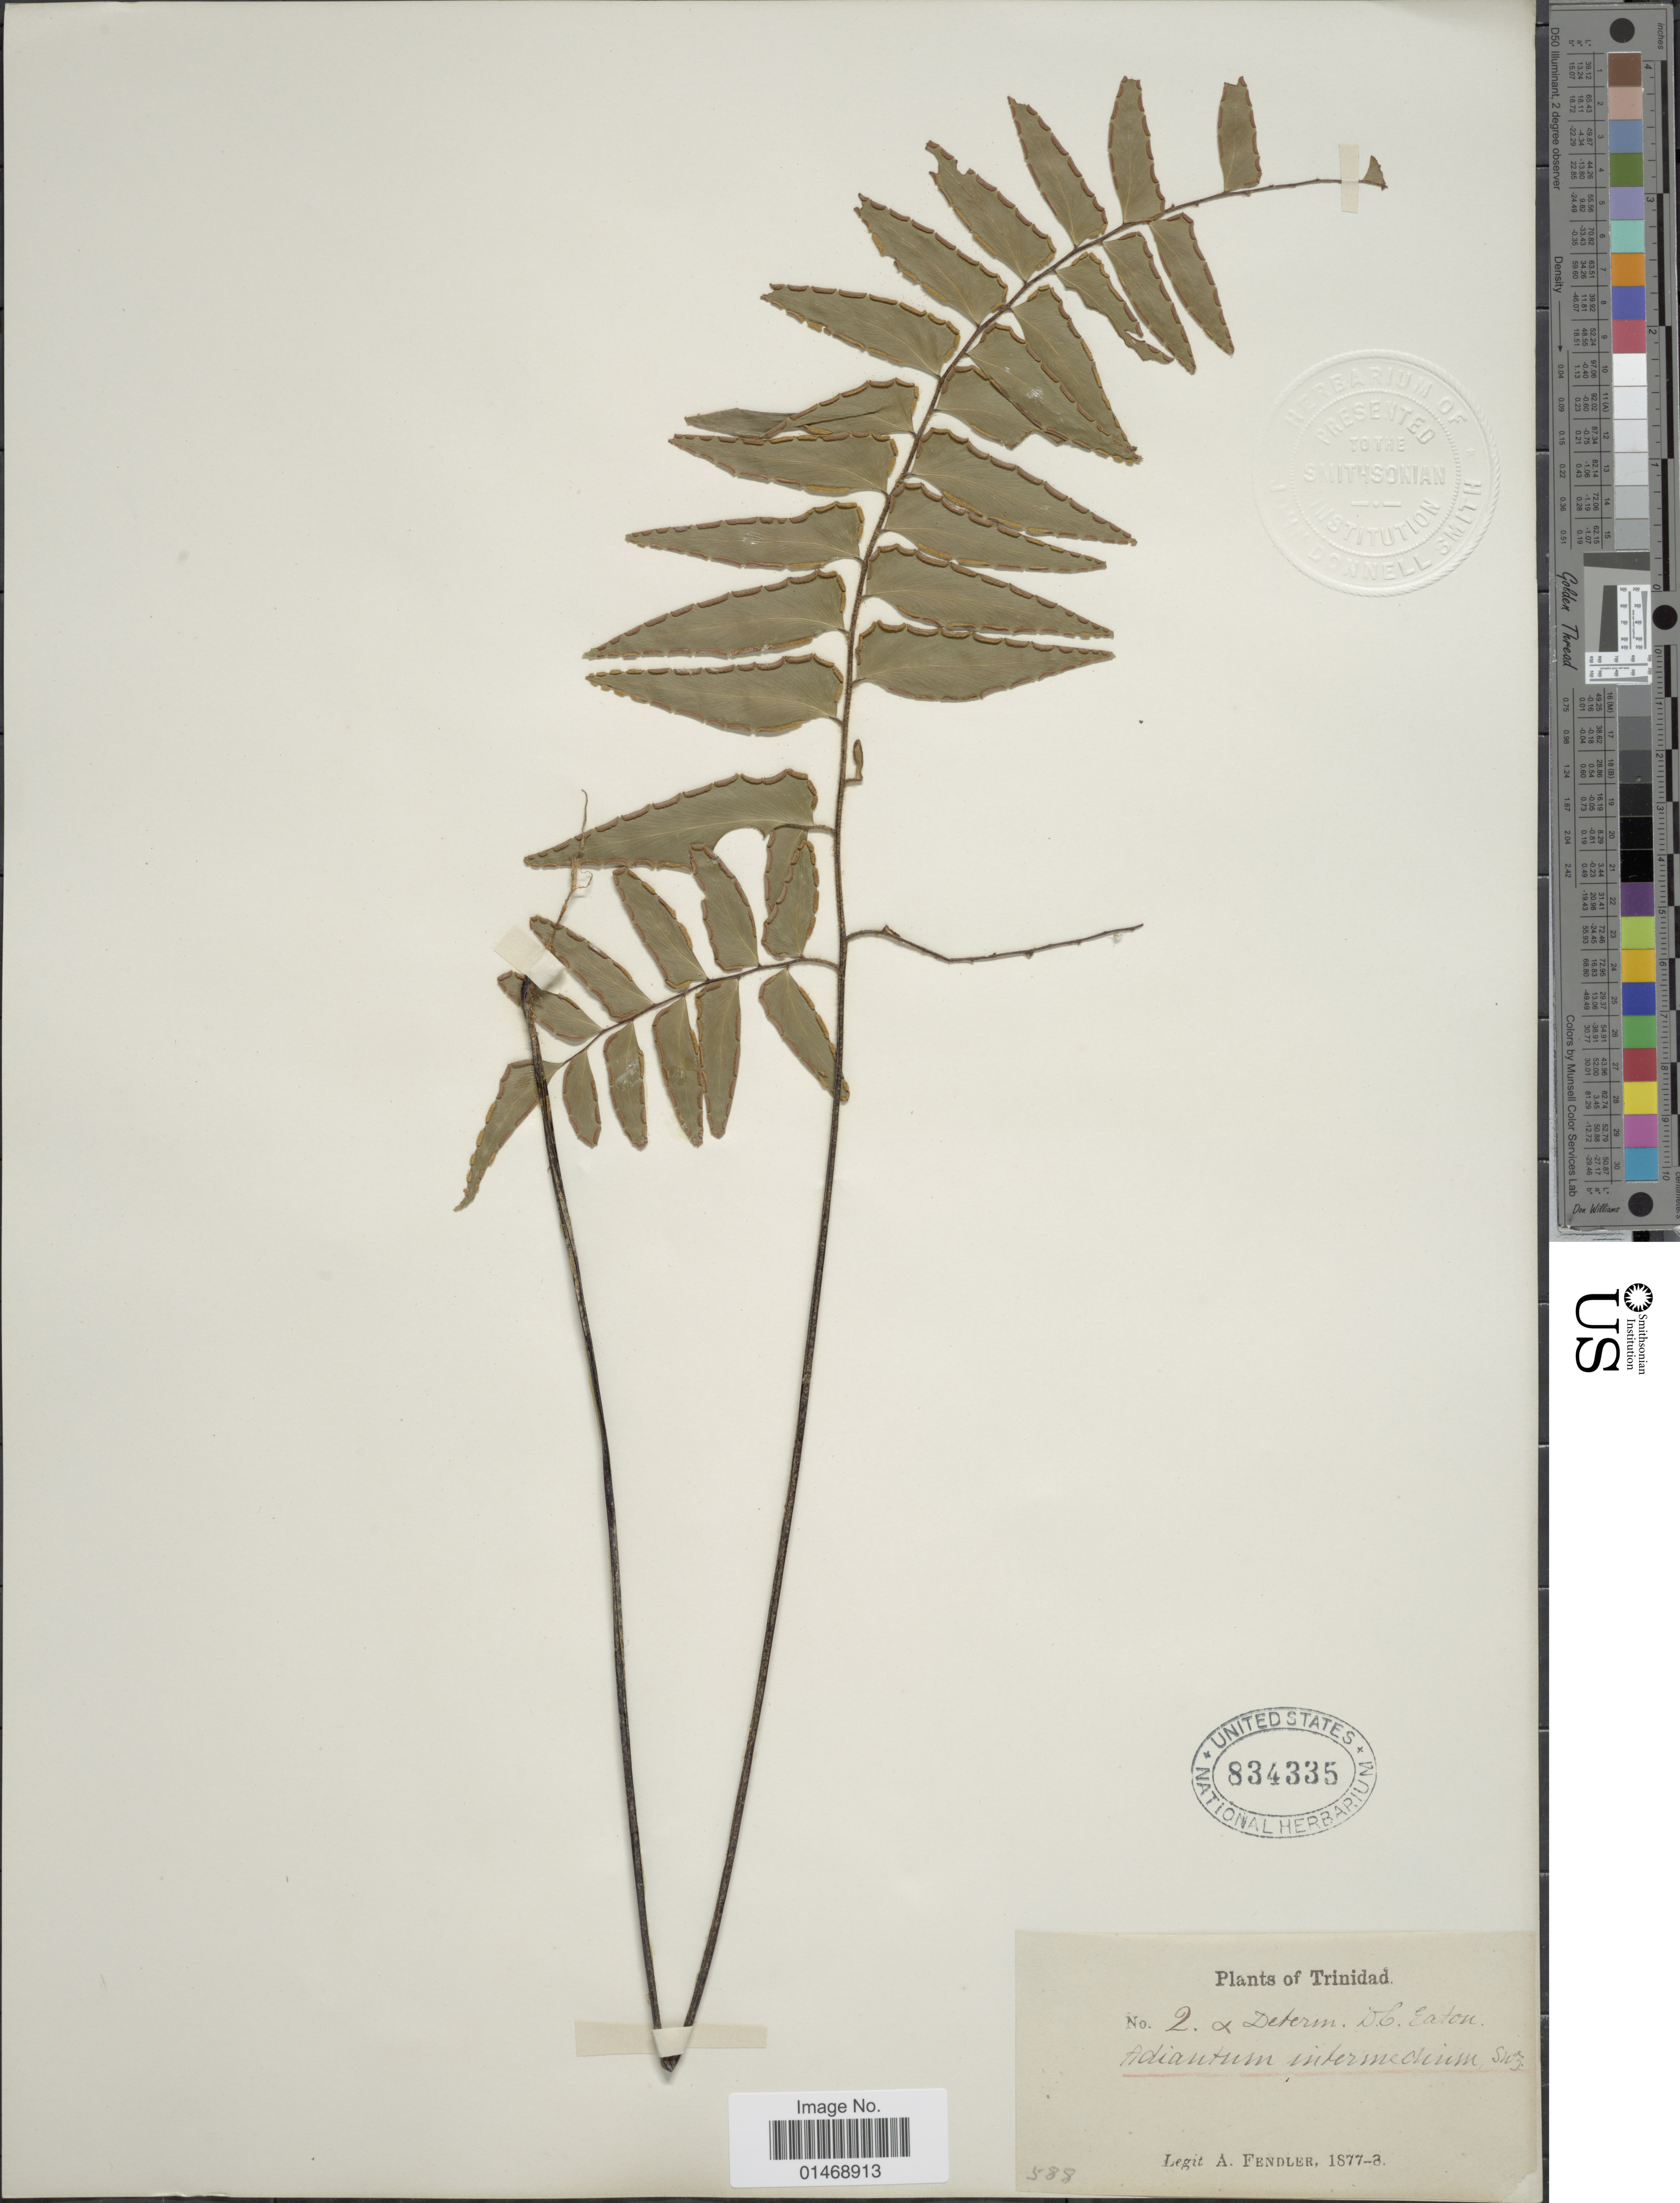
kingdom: Plantae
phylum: Tracheophyta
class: Polypodiopsida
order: Polypodiales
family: Pteridaceae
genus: Adiantum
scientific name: Adiantum latifolium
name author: Lam.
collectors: A. Fendler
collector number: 2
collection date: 1877/1888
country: Trinidad and Tobago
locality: Trinidad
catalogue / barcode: US 834335